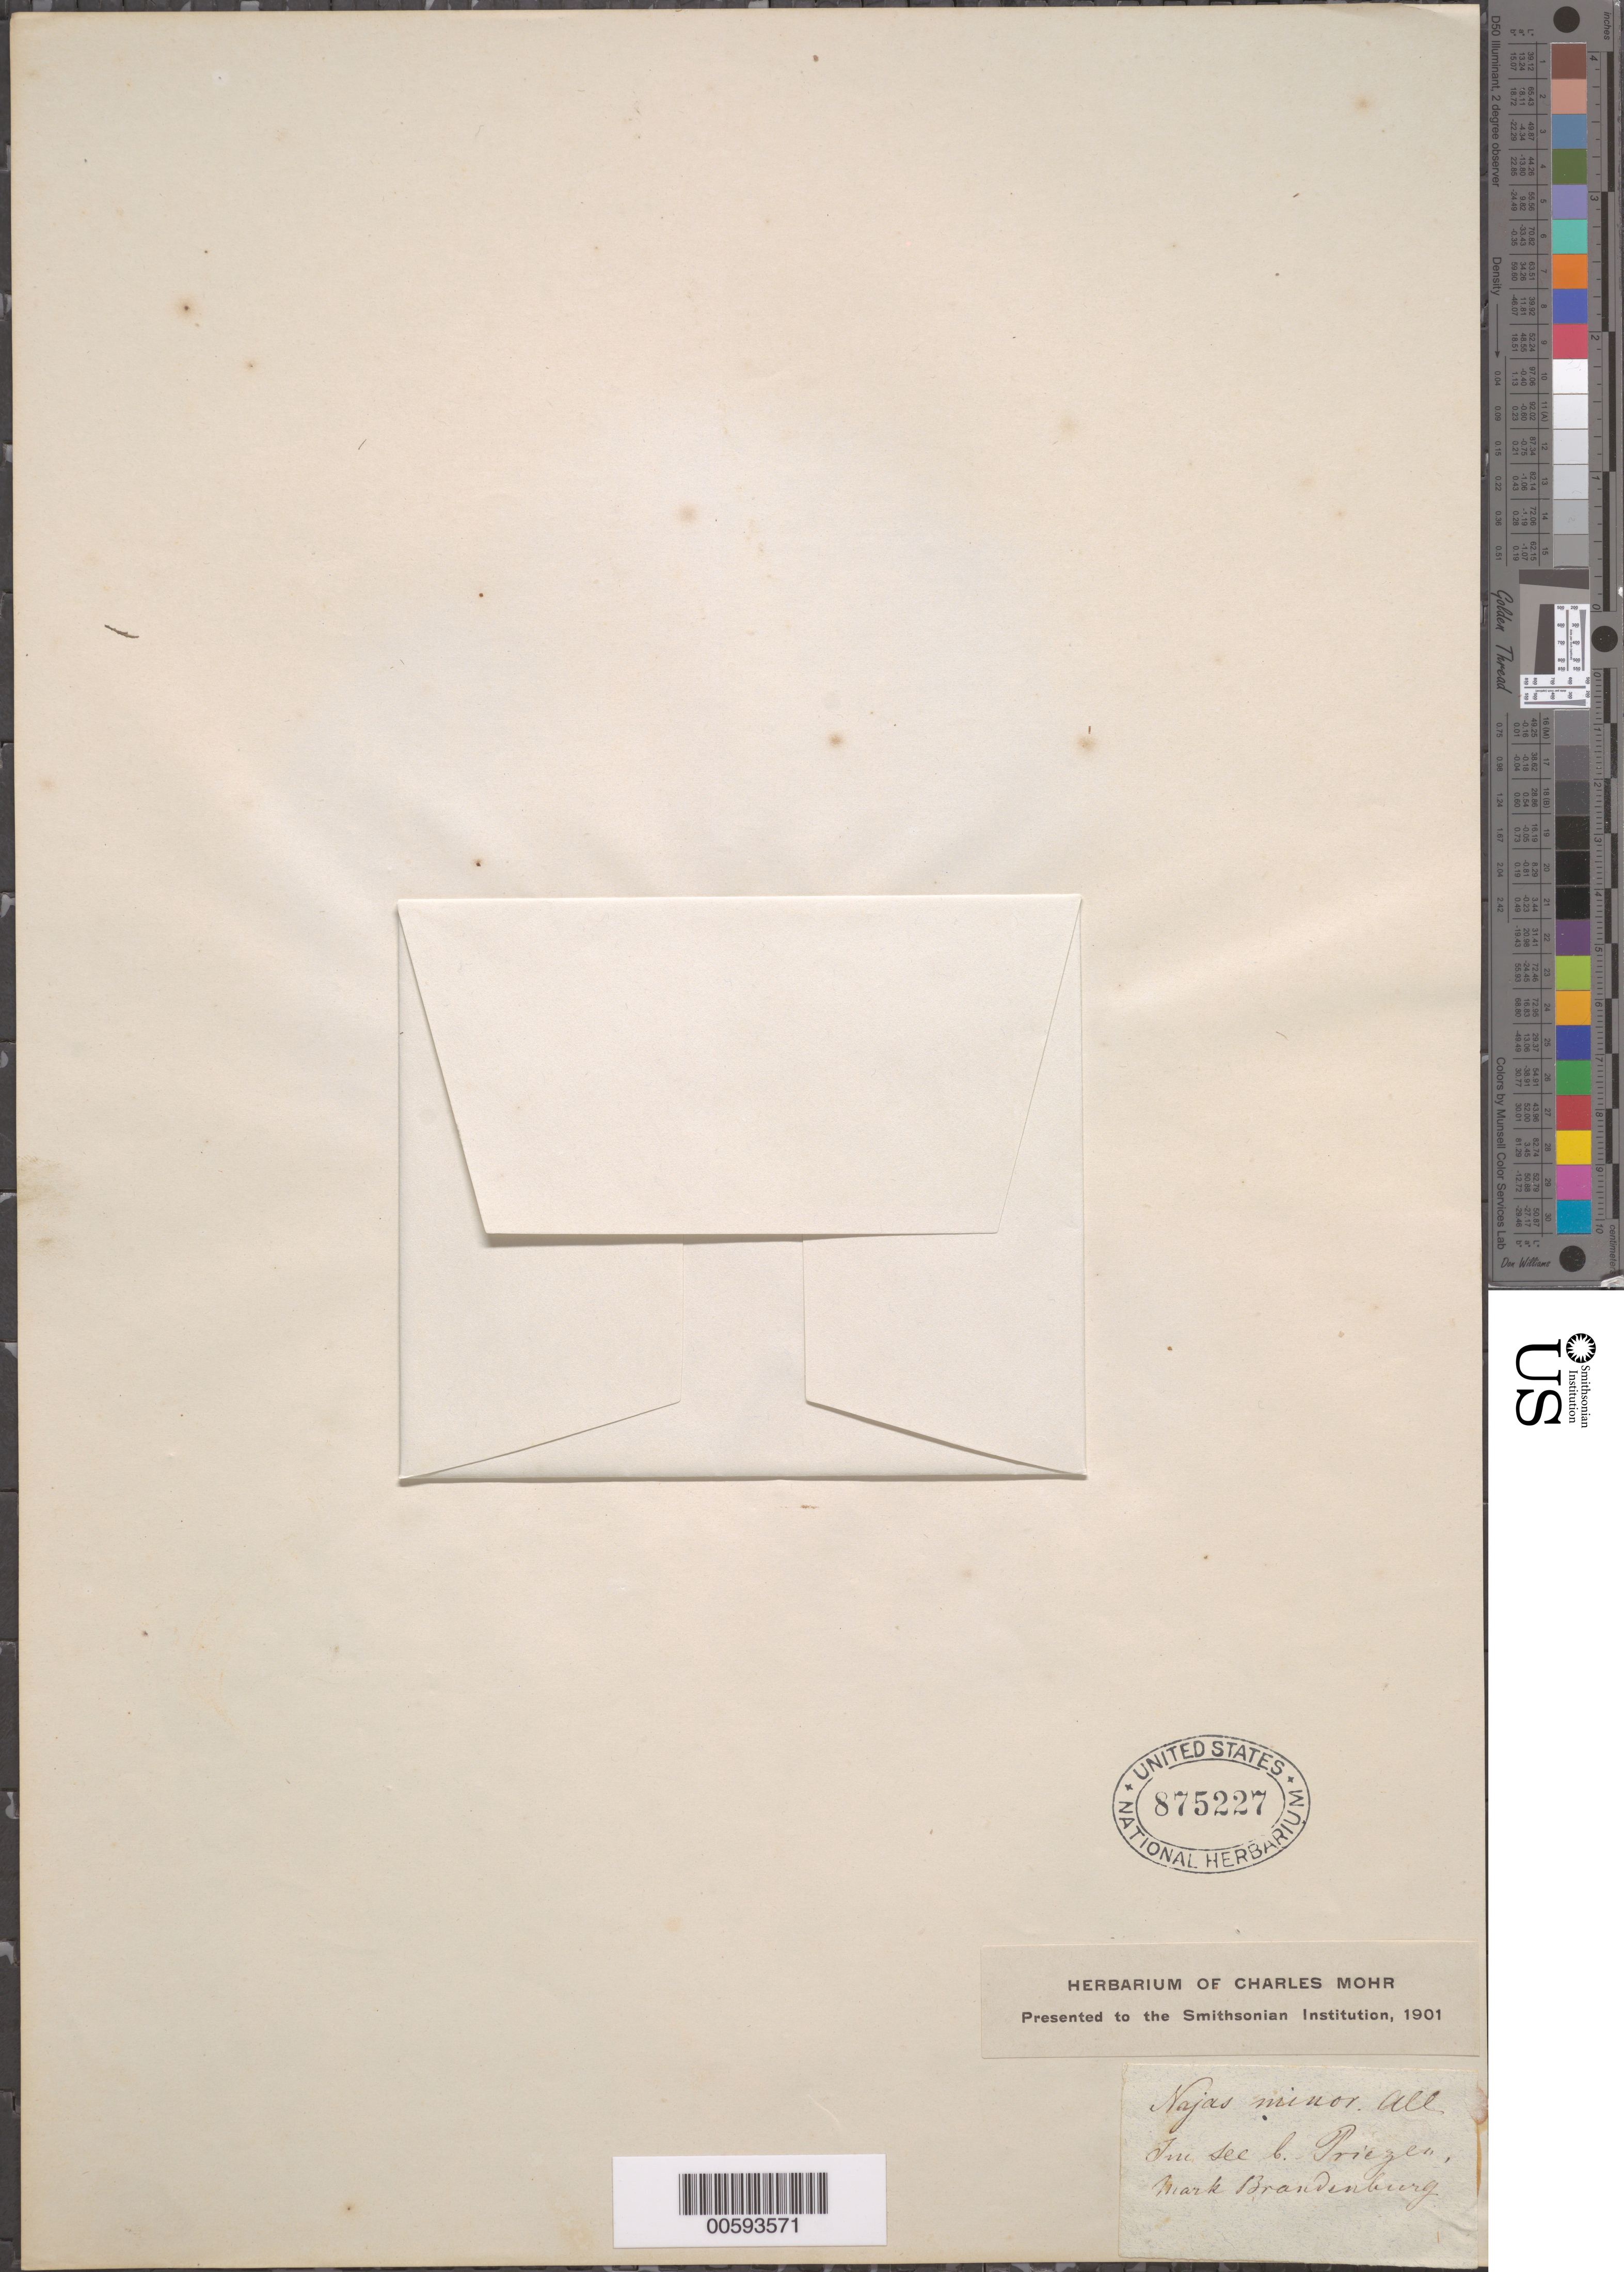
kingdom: Plantae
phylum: Tracheophyta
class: Liliopsida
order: Alismatales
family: Hydrocharitaceae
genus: Najas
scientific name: Najas minor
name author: All.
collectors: M. Brandenberg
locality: Priczen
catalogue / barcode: US 875227